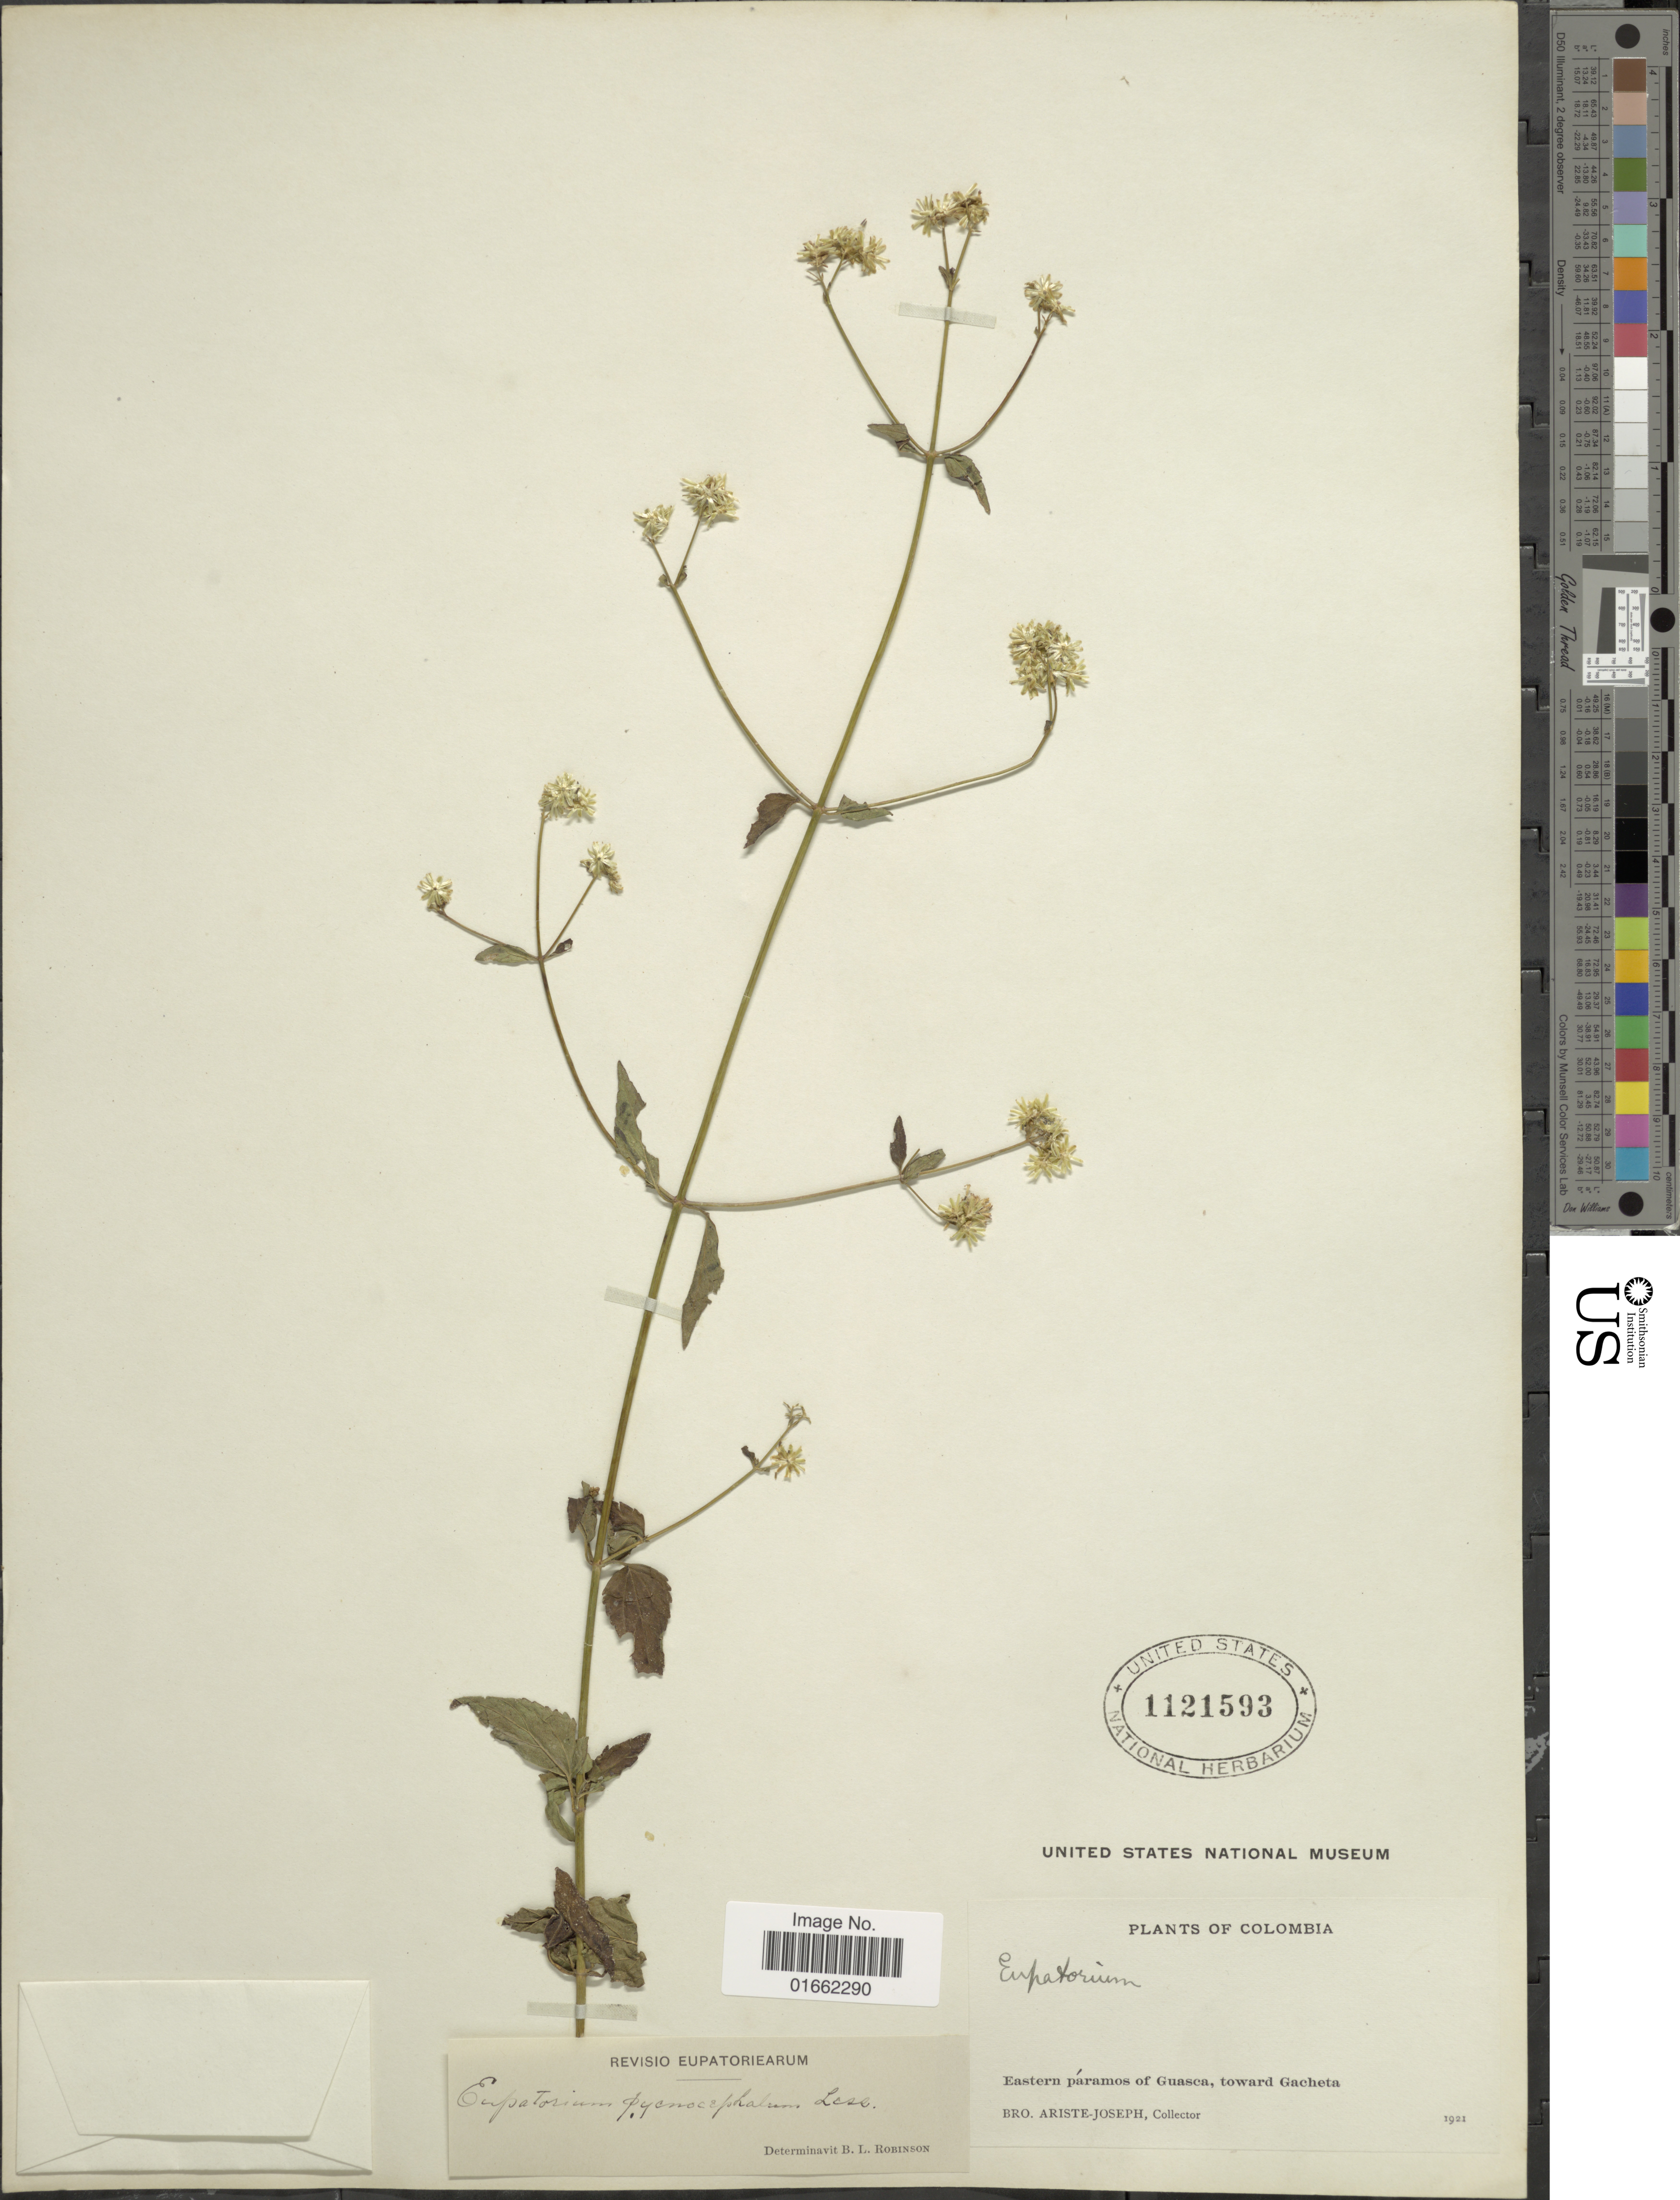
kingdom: Plantae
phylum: Tracheophyta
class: Magnoliopsida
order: Asterales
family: Asteraceae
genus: Fleischmannia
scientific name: Fleischmannia pratensis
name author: (Klatt) R.M. King & H. Rob.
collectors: Bro. Ariste-Joseph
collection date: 1921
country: Colombia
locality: Eastern páramos of Guasca, toward gacheta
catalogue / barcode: US 1121593